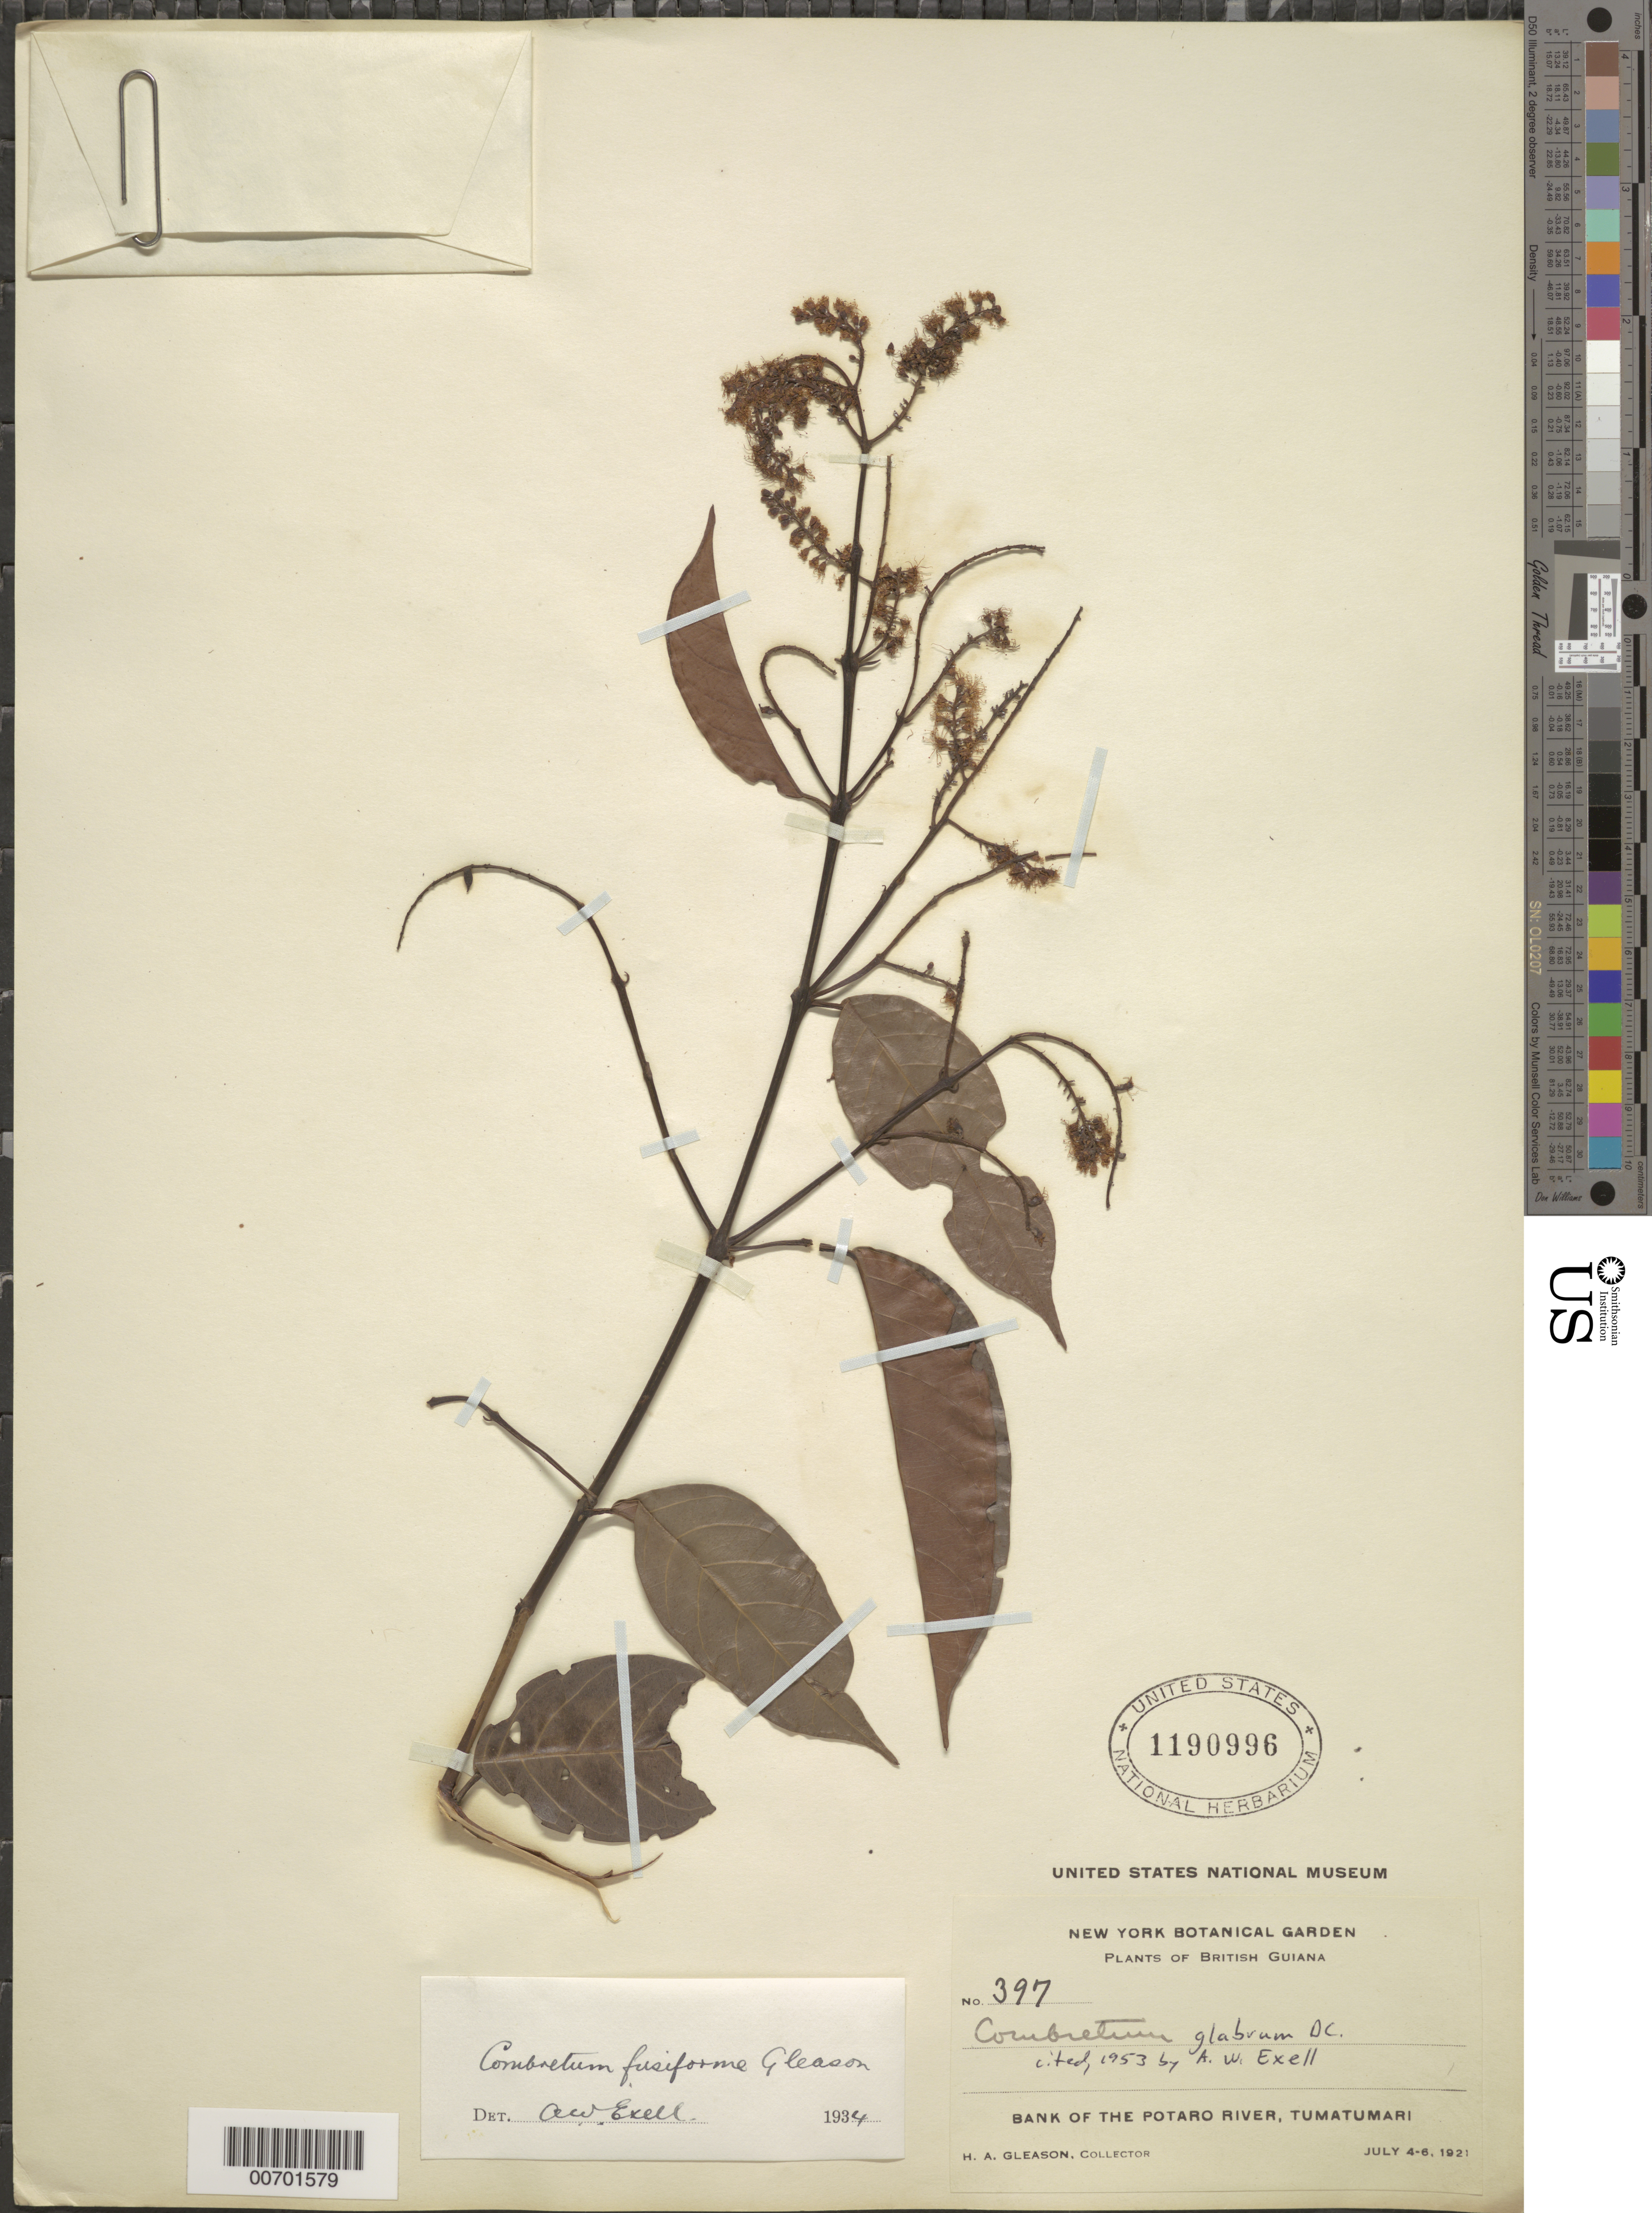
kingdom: Plantae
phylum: Tracheophyta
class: Magnoliopsida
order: Myrtales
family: Combretaceae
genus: Combretum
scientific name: Combretum glabrum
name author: DC.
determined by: Exell, A. W.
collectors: H. A. Gleason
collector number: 397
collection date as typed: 4-Jul-21 to 6-Jul-21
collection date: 1921-07-04/1921-07-06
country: Guyana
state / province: Potaro-Siparuni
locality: Tumatumari Village, Potaro R.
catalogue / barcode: US 1190996